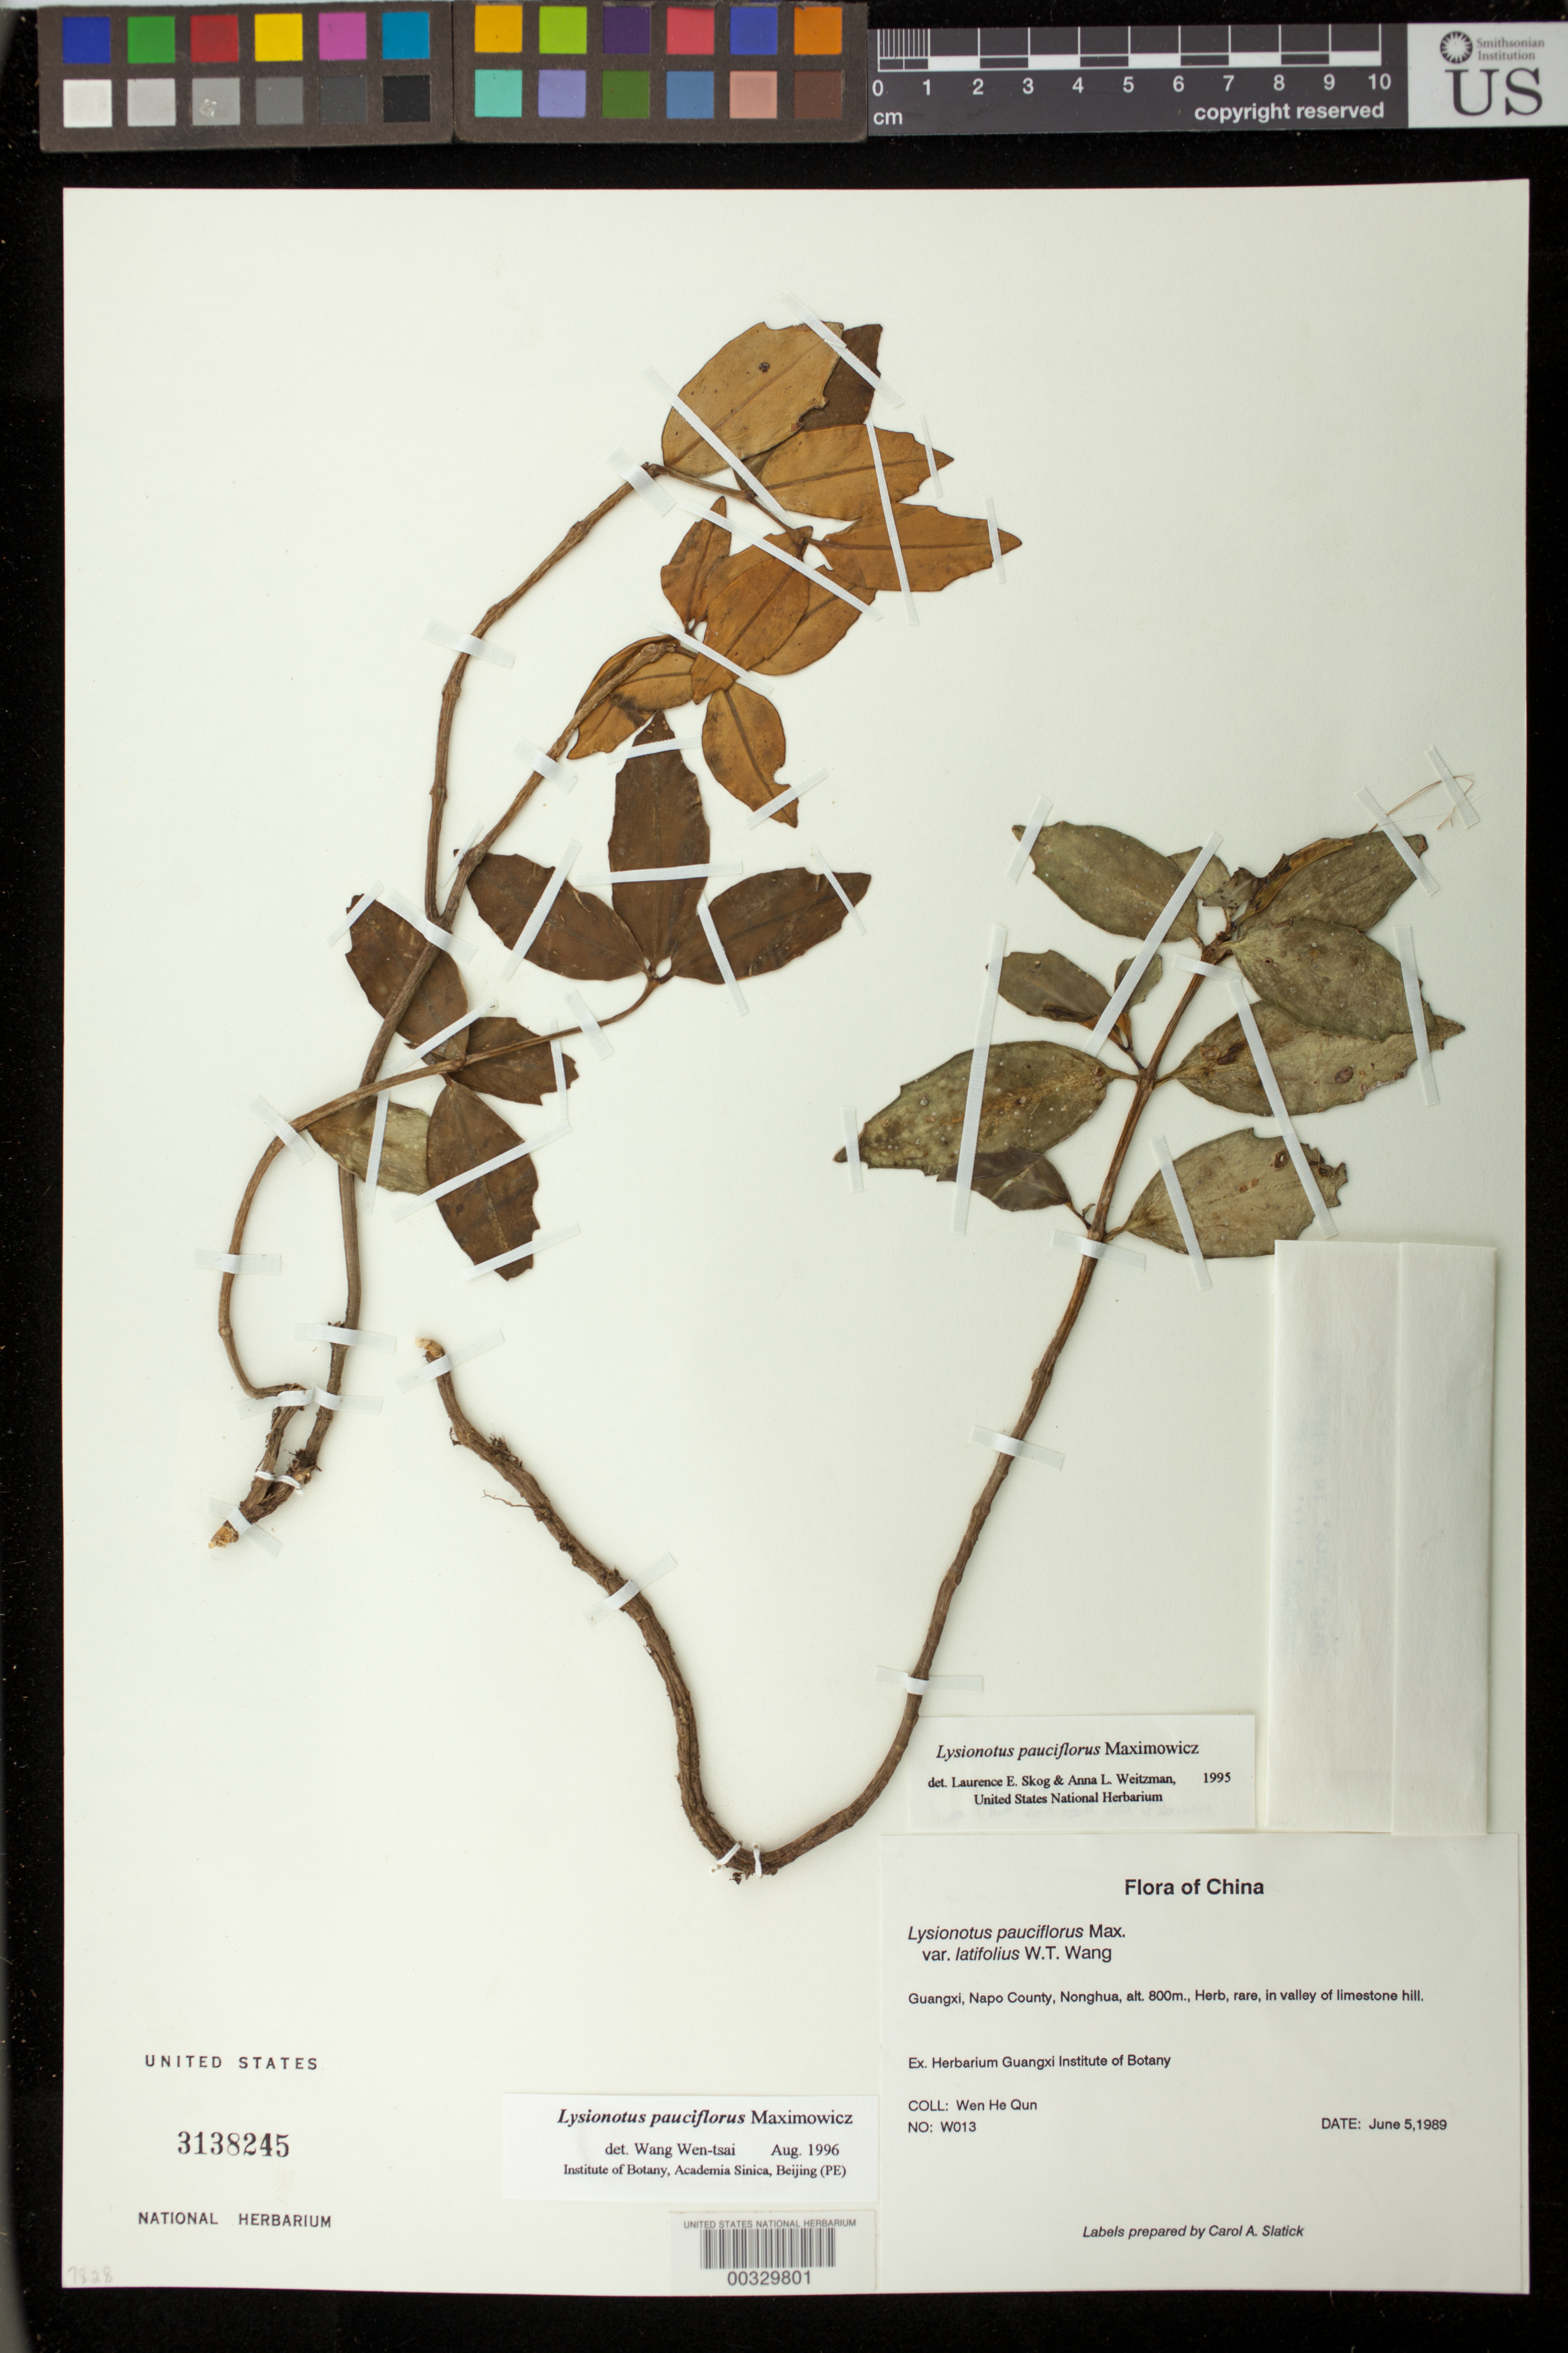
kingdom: Plantae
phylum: Tracheophyta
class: Magnoliopsida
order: Lamiales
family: Gesneriaceae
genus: Lysionotus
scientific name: Lysionotus pauciflorus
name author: Maxim.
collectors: H. Wen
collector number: W013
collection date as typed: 05 Jun 1989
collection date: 1989-06-05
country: China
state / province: Guangxi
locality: Guangxi, napo county, nonghua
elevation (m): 800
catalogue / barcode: US 3138245